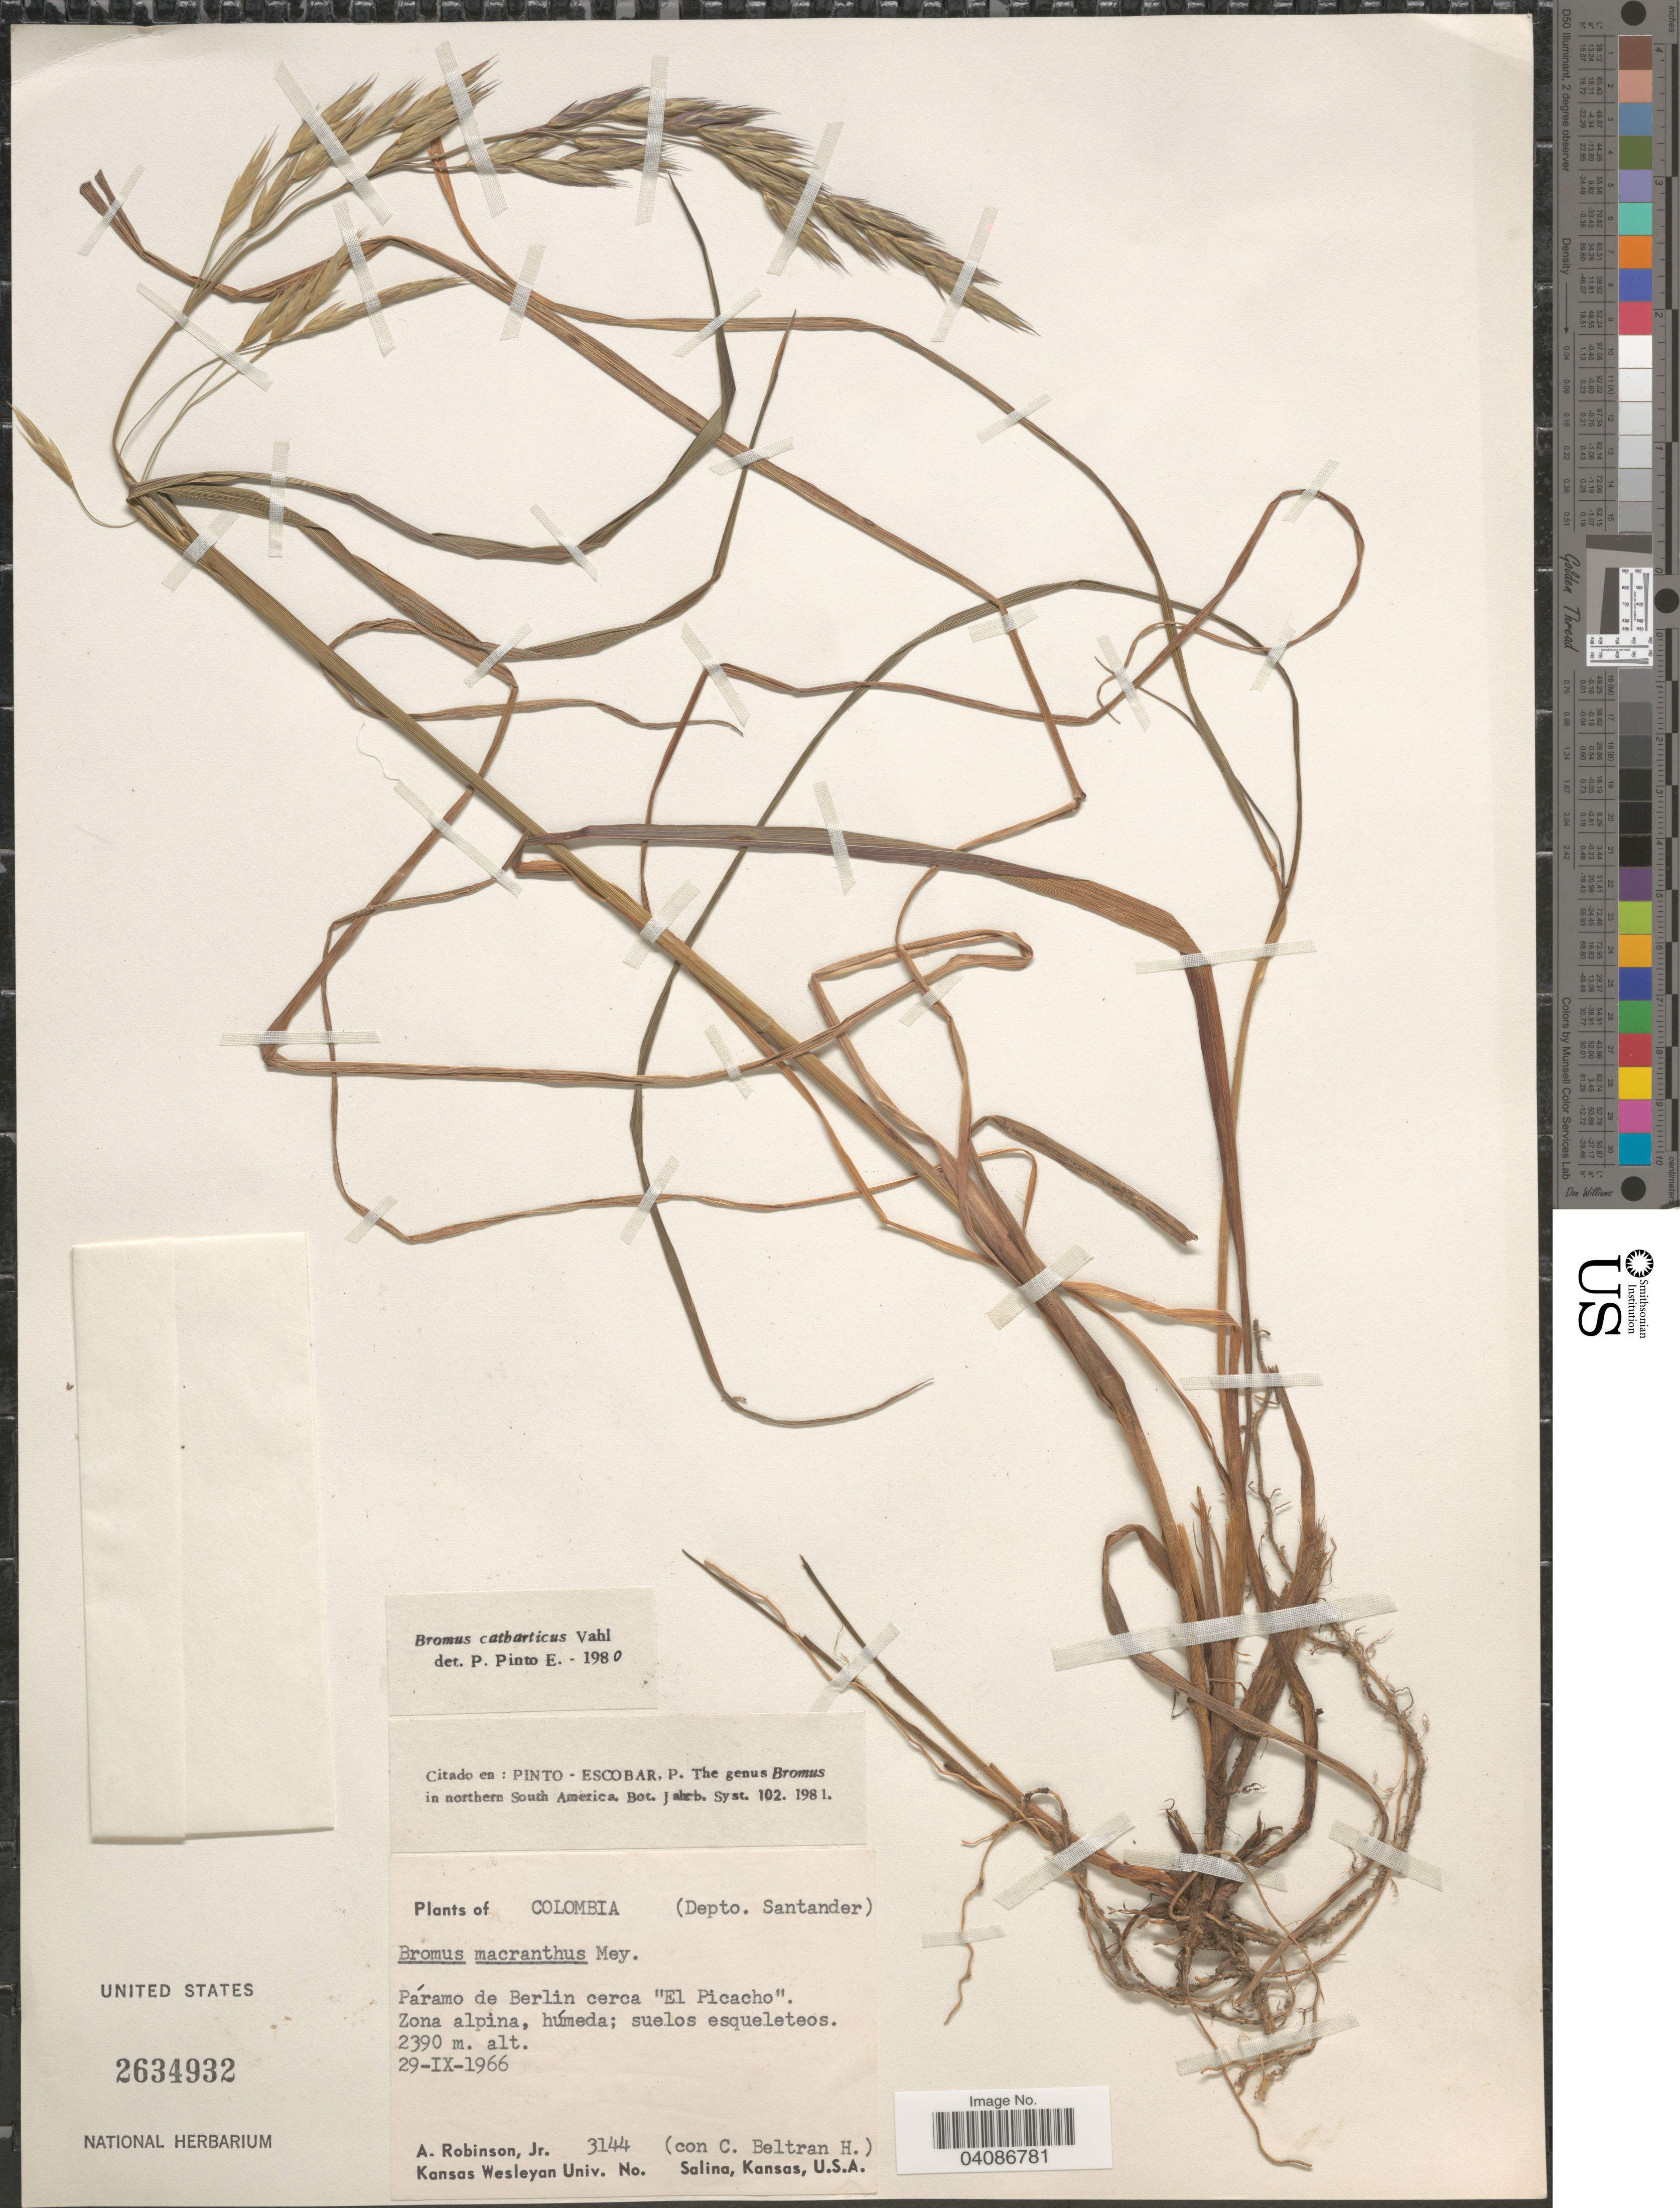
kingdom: Plantae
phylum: Tracheophyta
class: Liliopsida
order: Poales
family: Poaceae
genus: Bromus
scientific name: Bromus catharticus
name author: Vahl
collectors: A. Robinson Jr. & H. Beltran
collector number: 3144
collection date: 1966-09-29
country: Colombia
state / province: Santander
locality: (Depto. Santander). Páramo de Berlin cerca "El Picacho".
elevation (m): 2390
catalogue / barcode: US 2634932